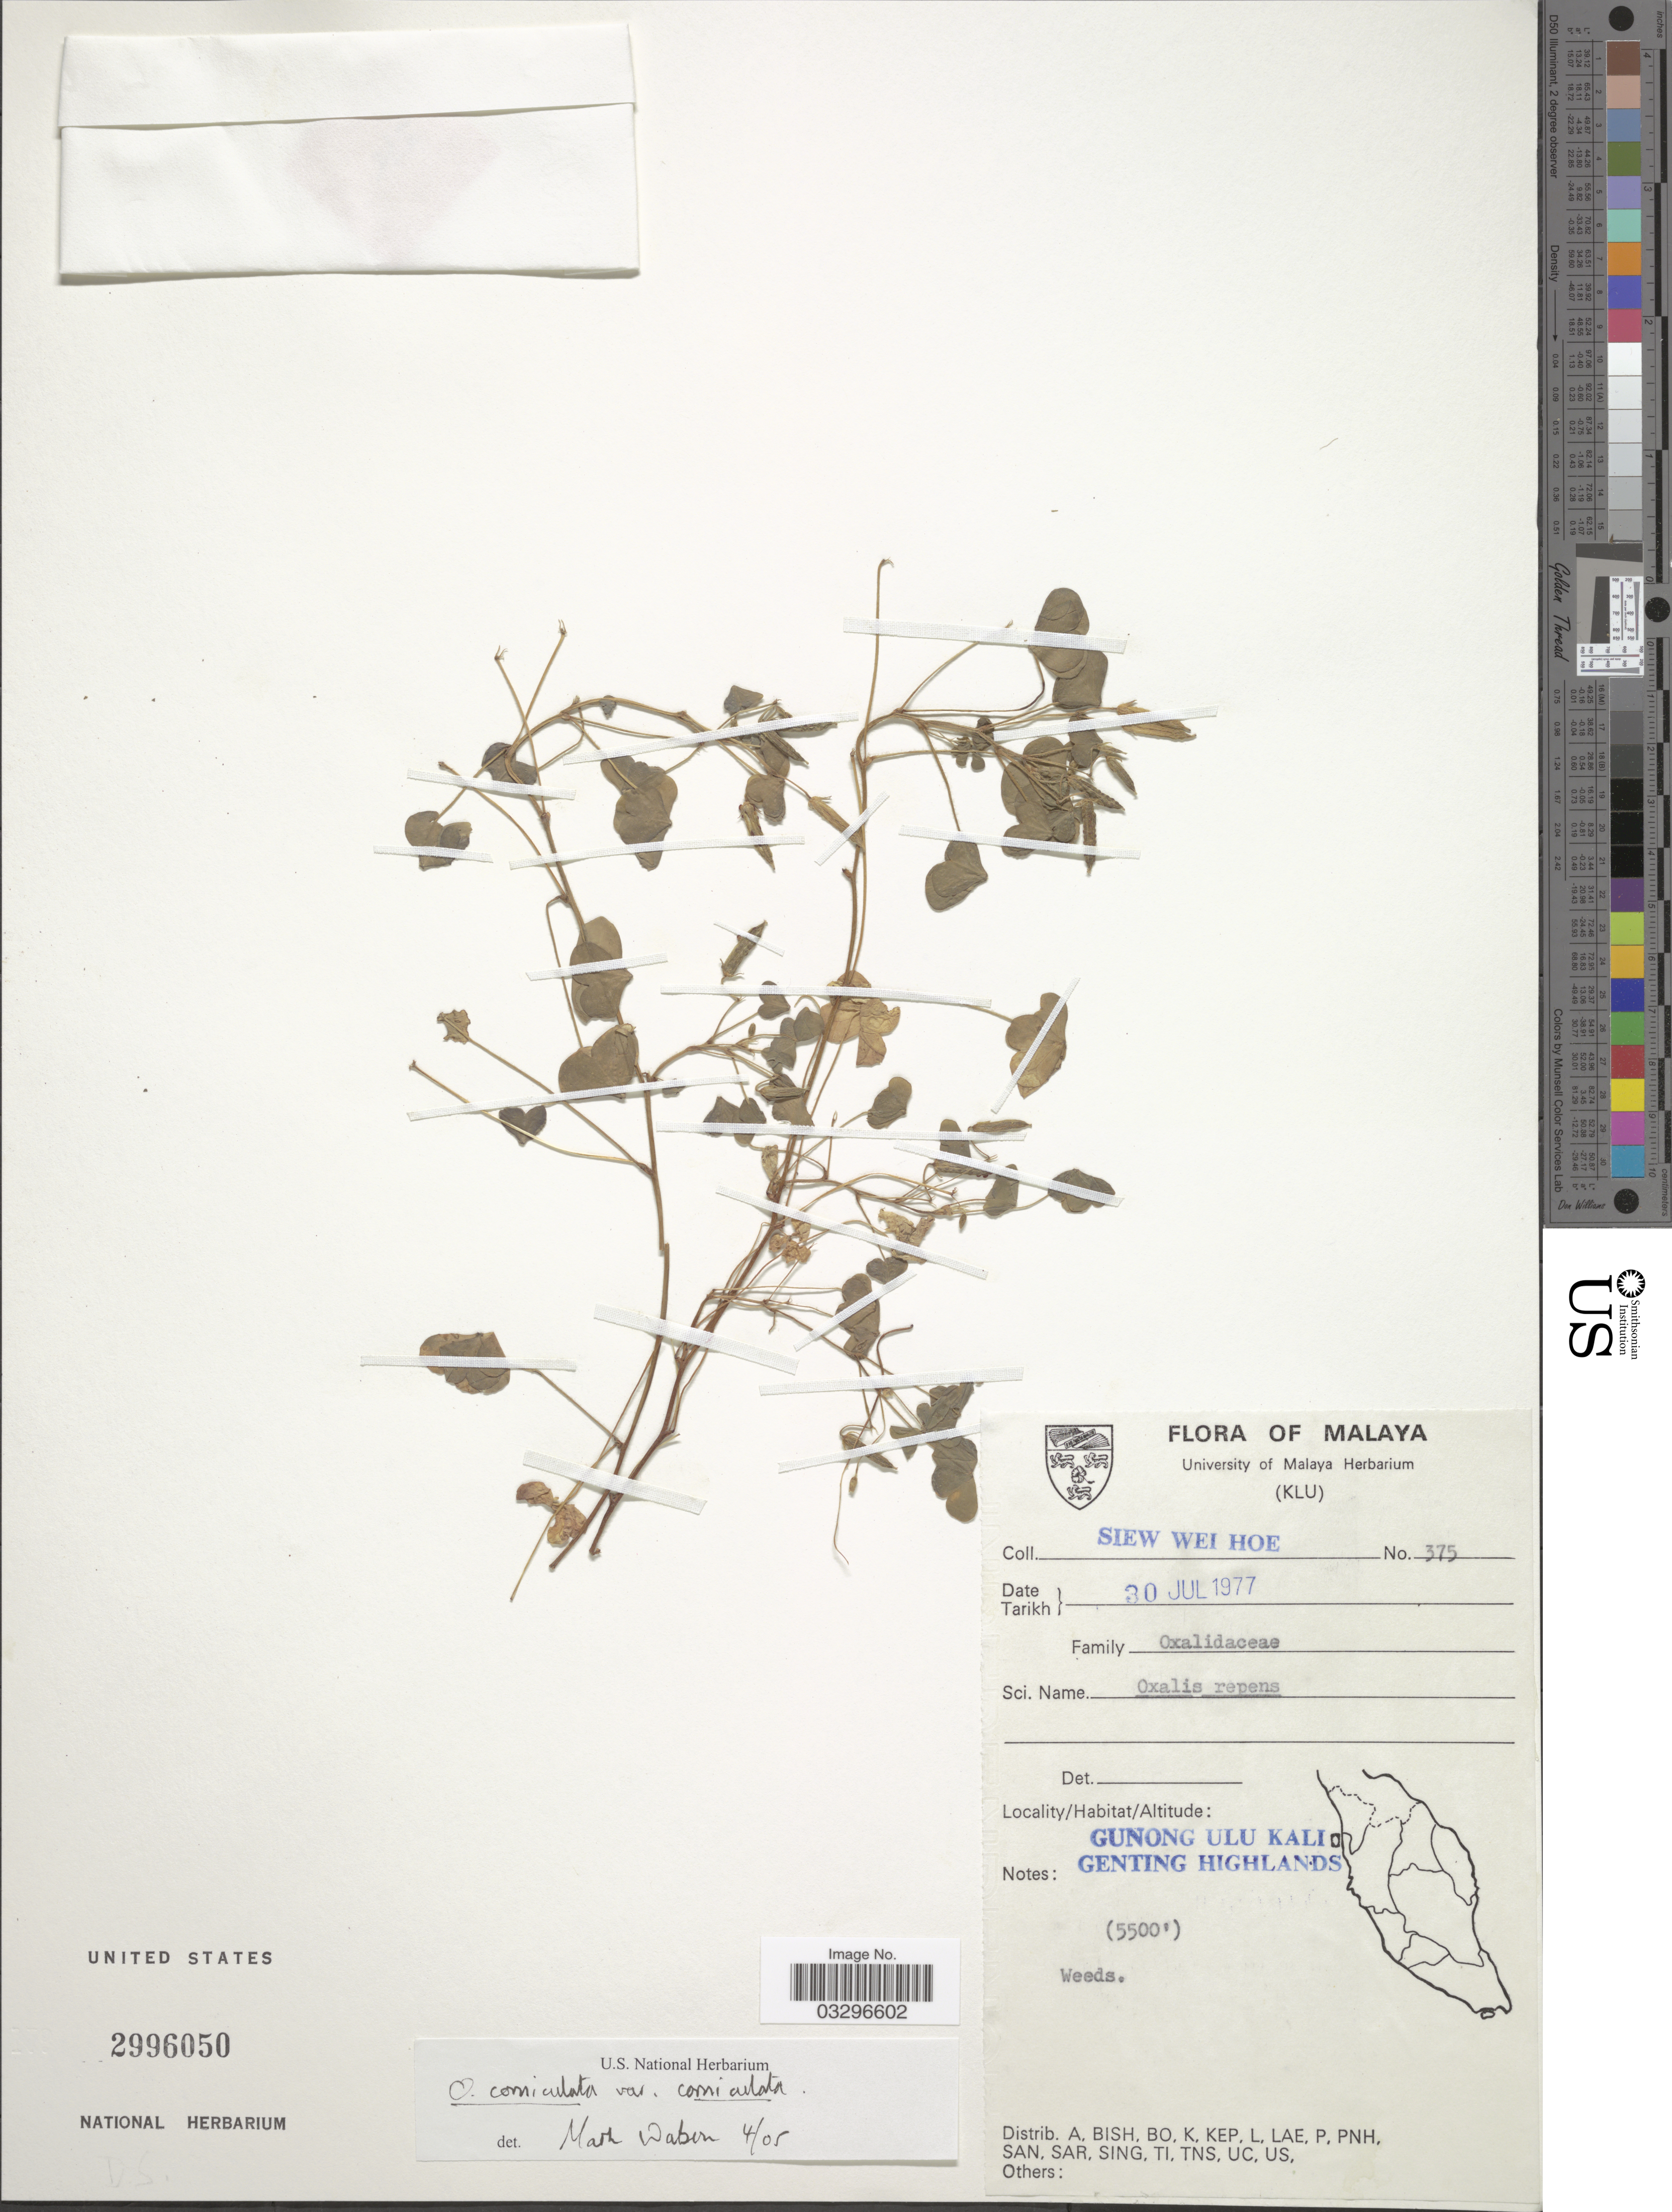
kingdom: Plantae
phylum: Tracheophyta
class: Magnoliopsida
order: Oxalidales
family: Oxalidaceae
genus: Oxalis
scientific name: Oxalis corniculata var. corniculata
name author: L.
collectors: W. H. Siew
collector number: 375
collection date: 1977-07-30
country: Malaysia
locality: Malaya, Gunong Ulu Kali, Genting Highlands.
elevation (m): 1676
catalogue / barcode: US 2996050